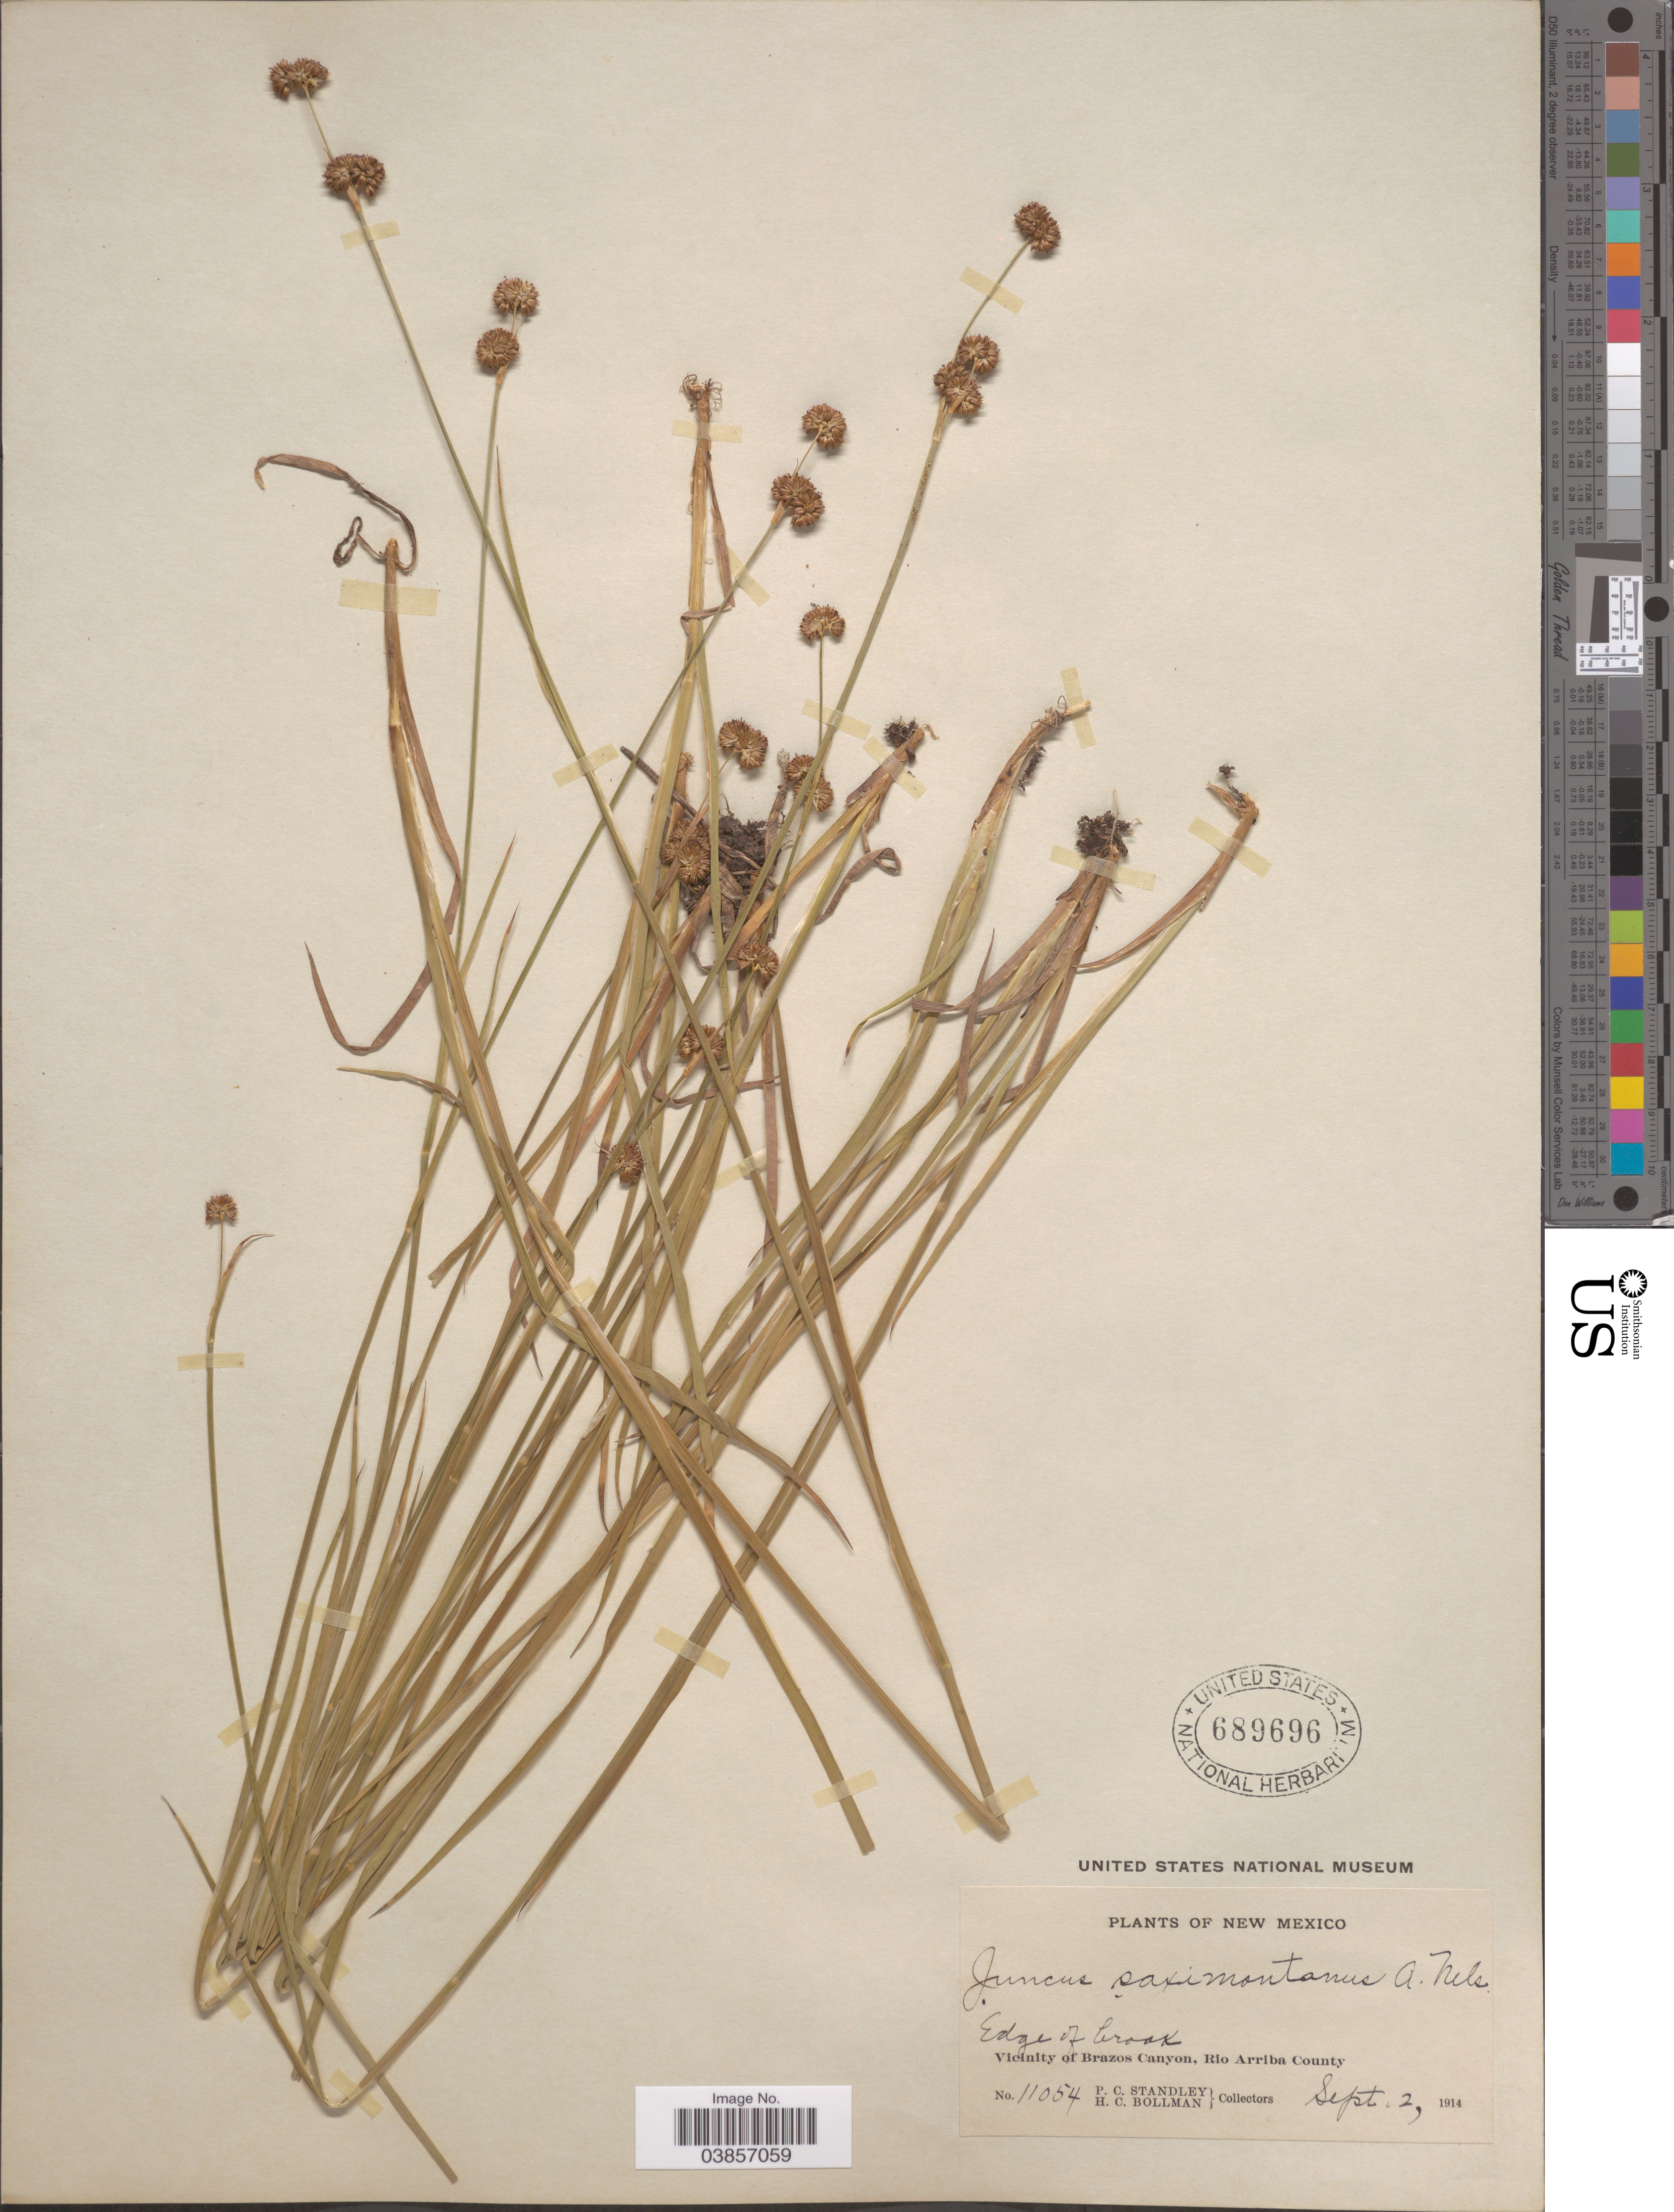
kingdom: Plantae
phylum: Tracheophyta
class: Liliopsida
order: Poales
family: Juncaceae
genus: Juncus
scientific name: Juncus saximontanus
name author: A. Nelson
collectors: P. C. Standley & H. C. Bollman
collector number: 11054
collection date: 1914-09-02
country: United States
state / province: New Mexico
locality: Vicinity of Brazos Canyon, Rio Arriba County.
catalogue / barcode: US 689696